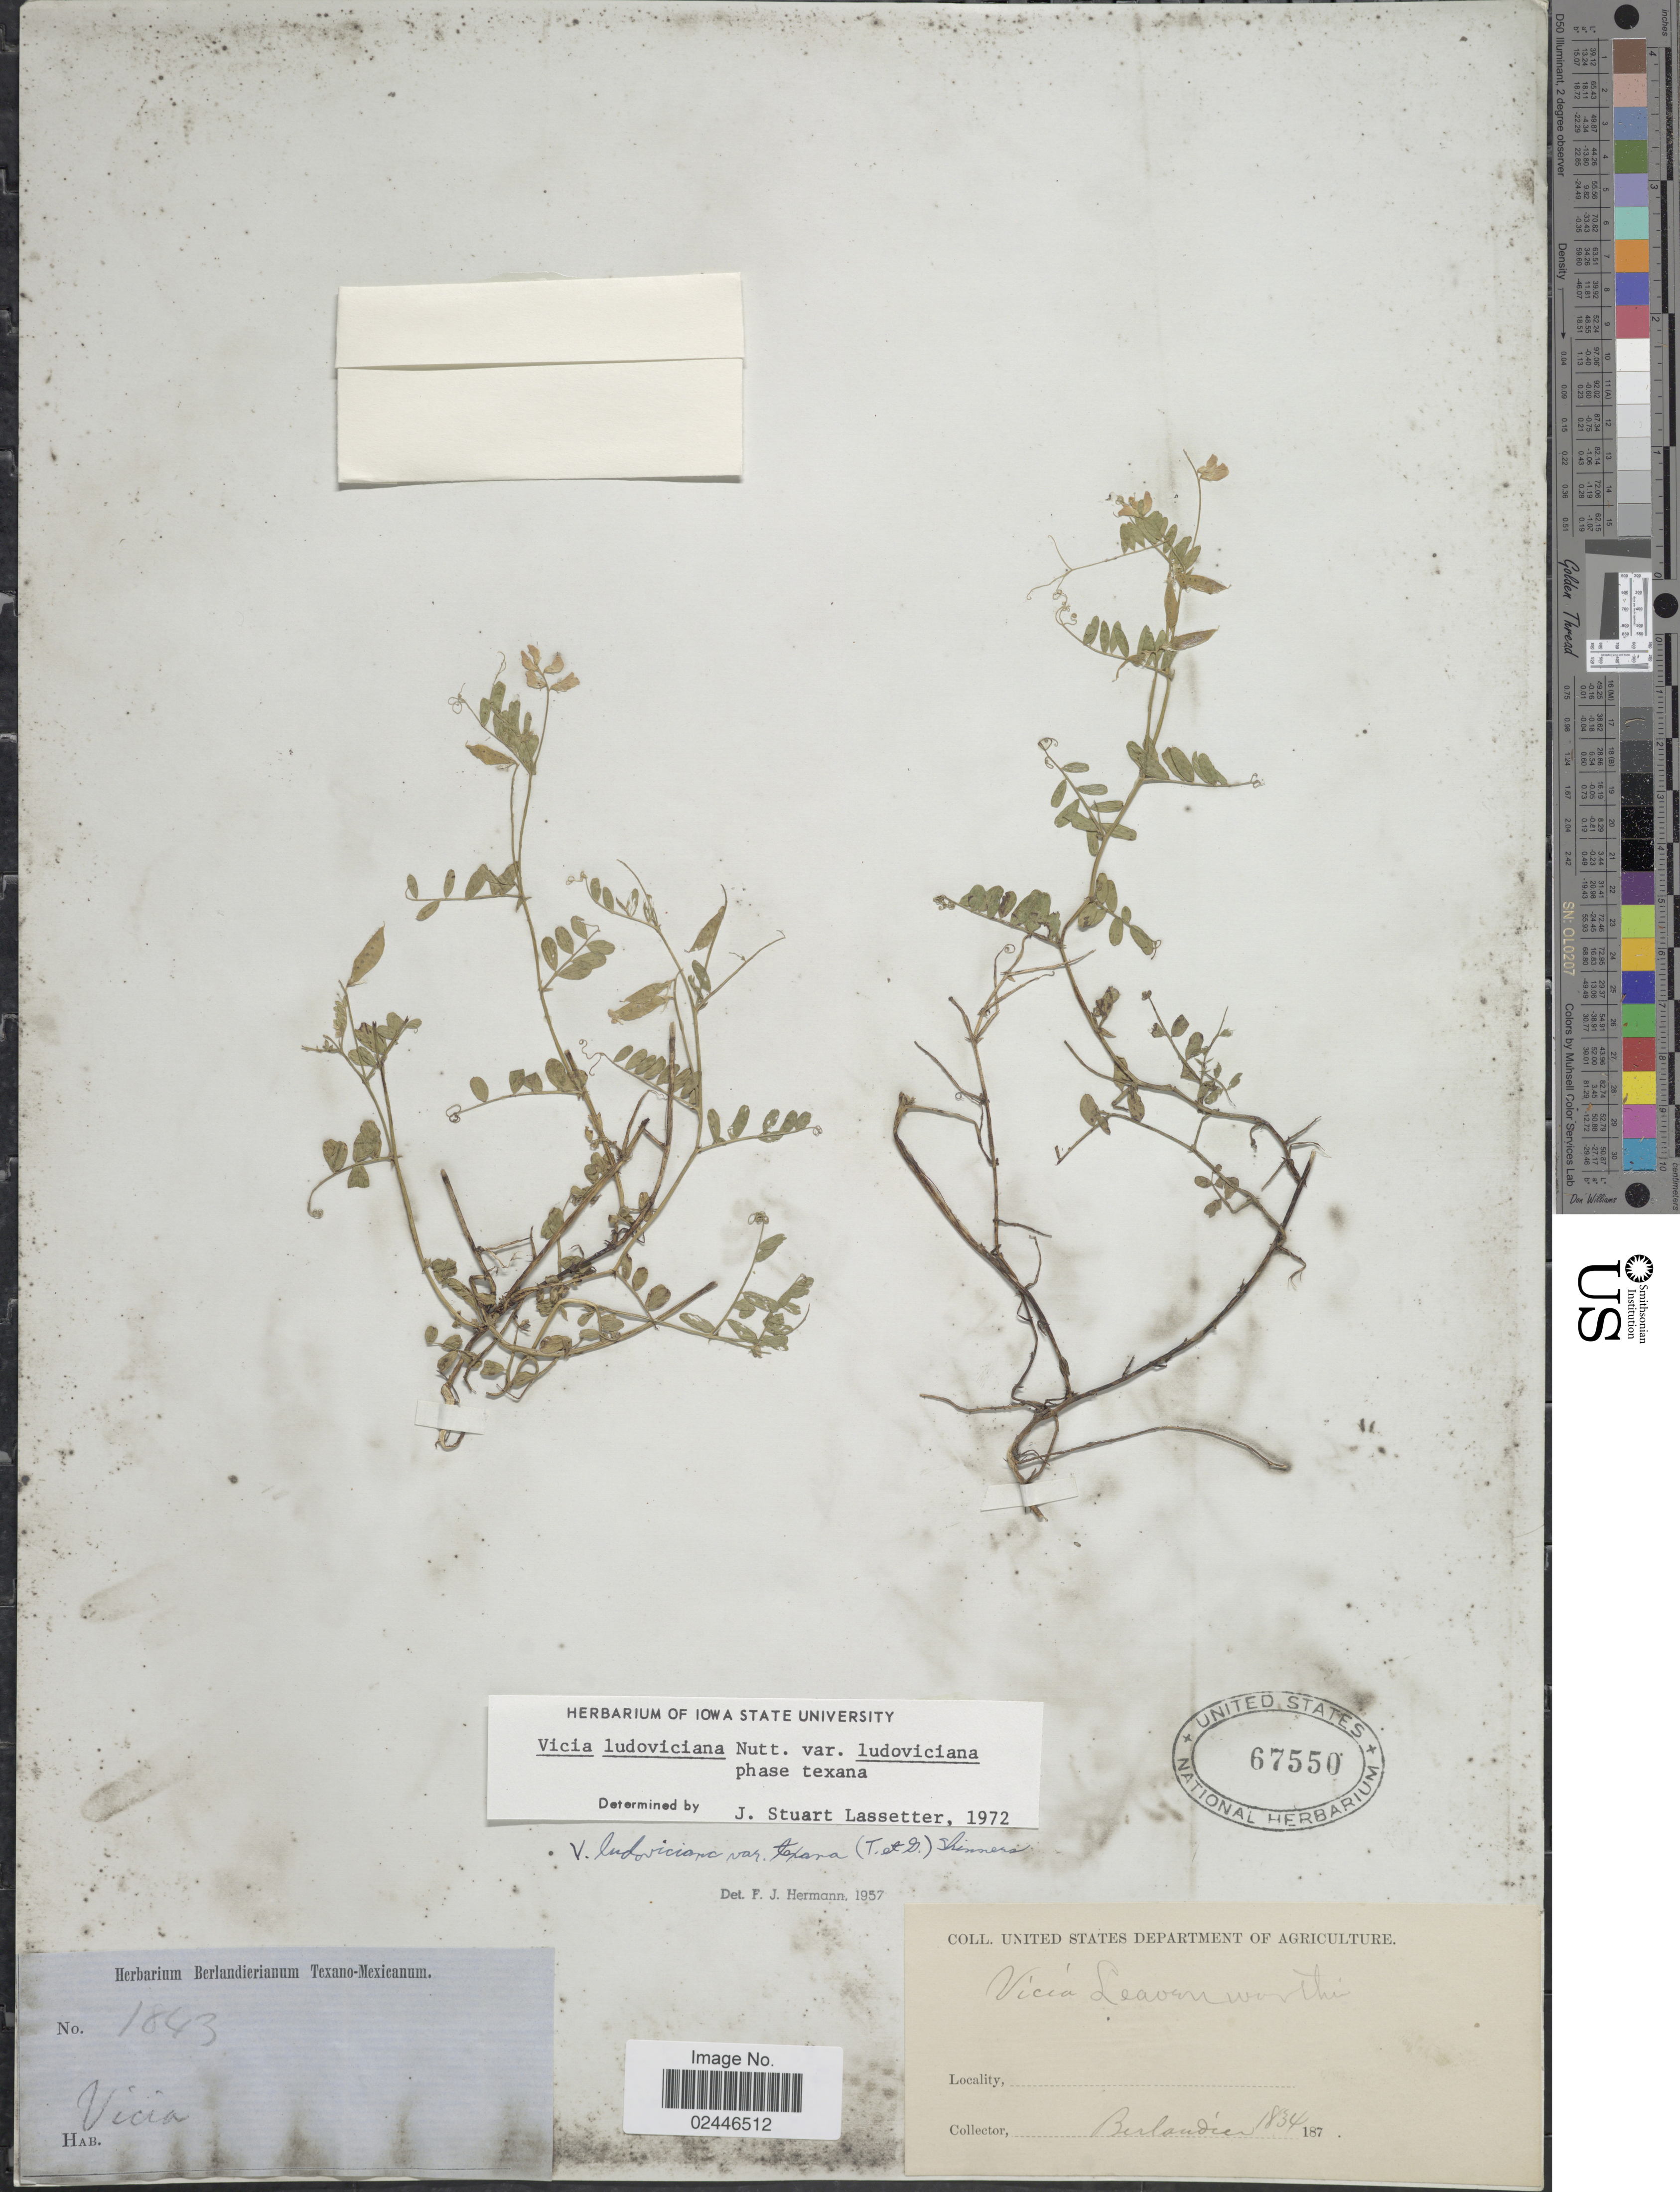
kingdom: Plantae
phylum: Tracheophyta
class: Magnoliopsida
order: Fabales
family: Fabaceae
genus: Vicia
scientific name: Vicia ludoviciana var. ludoviciana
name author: Nutt. ex Torr. & A. Gray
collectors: J. L. Berlandier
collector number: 1843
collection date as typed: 187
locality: Texano-Mexicanum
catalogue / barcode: US 67550